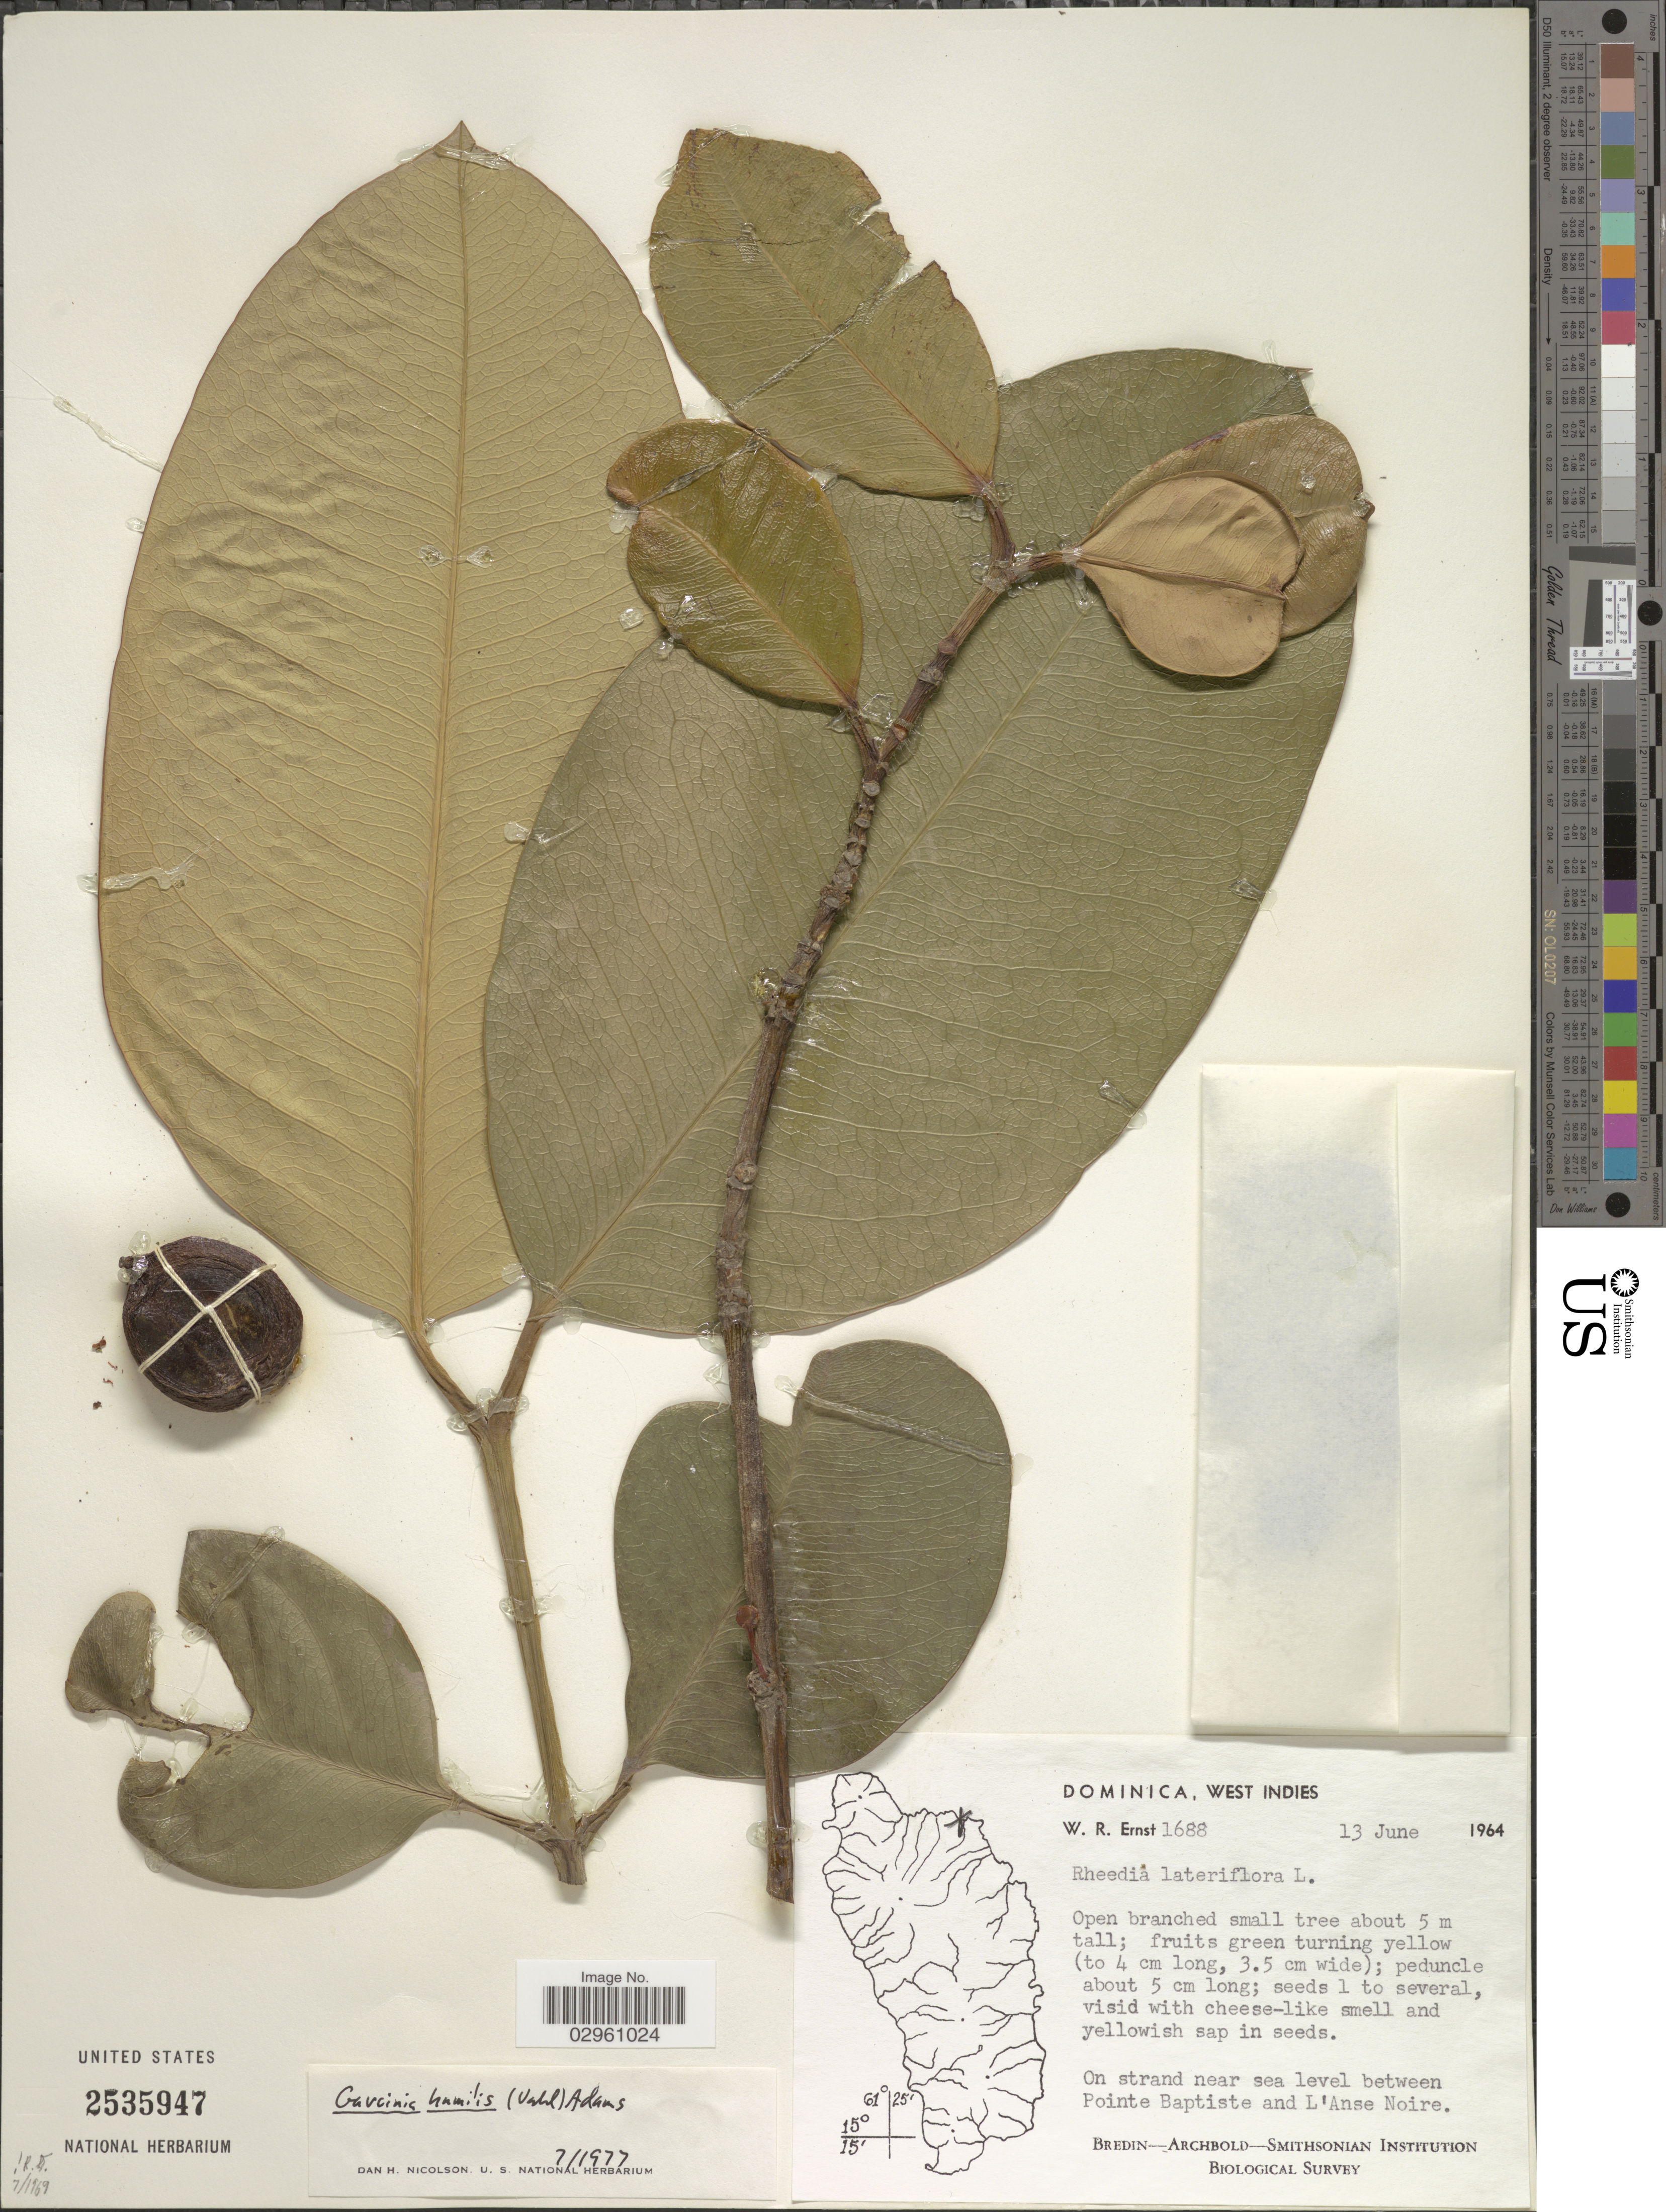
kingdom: Plantae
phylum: Tracheophyta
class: Magnoliopsida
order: Malpighiales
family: Clusiaceae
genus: Garcinia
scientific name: Garcinia humilis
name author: (Vahl) C.D. Adams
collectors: W. R. Ernst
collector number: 1688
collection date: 1964-06-13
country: Dominica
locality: On Strand near sea level between Pointe Baptiste and L'Anse Noire.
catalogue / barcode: US 2535947